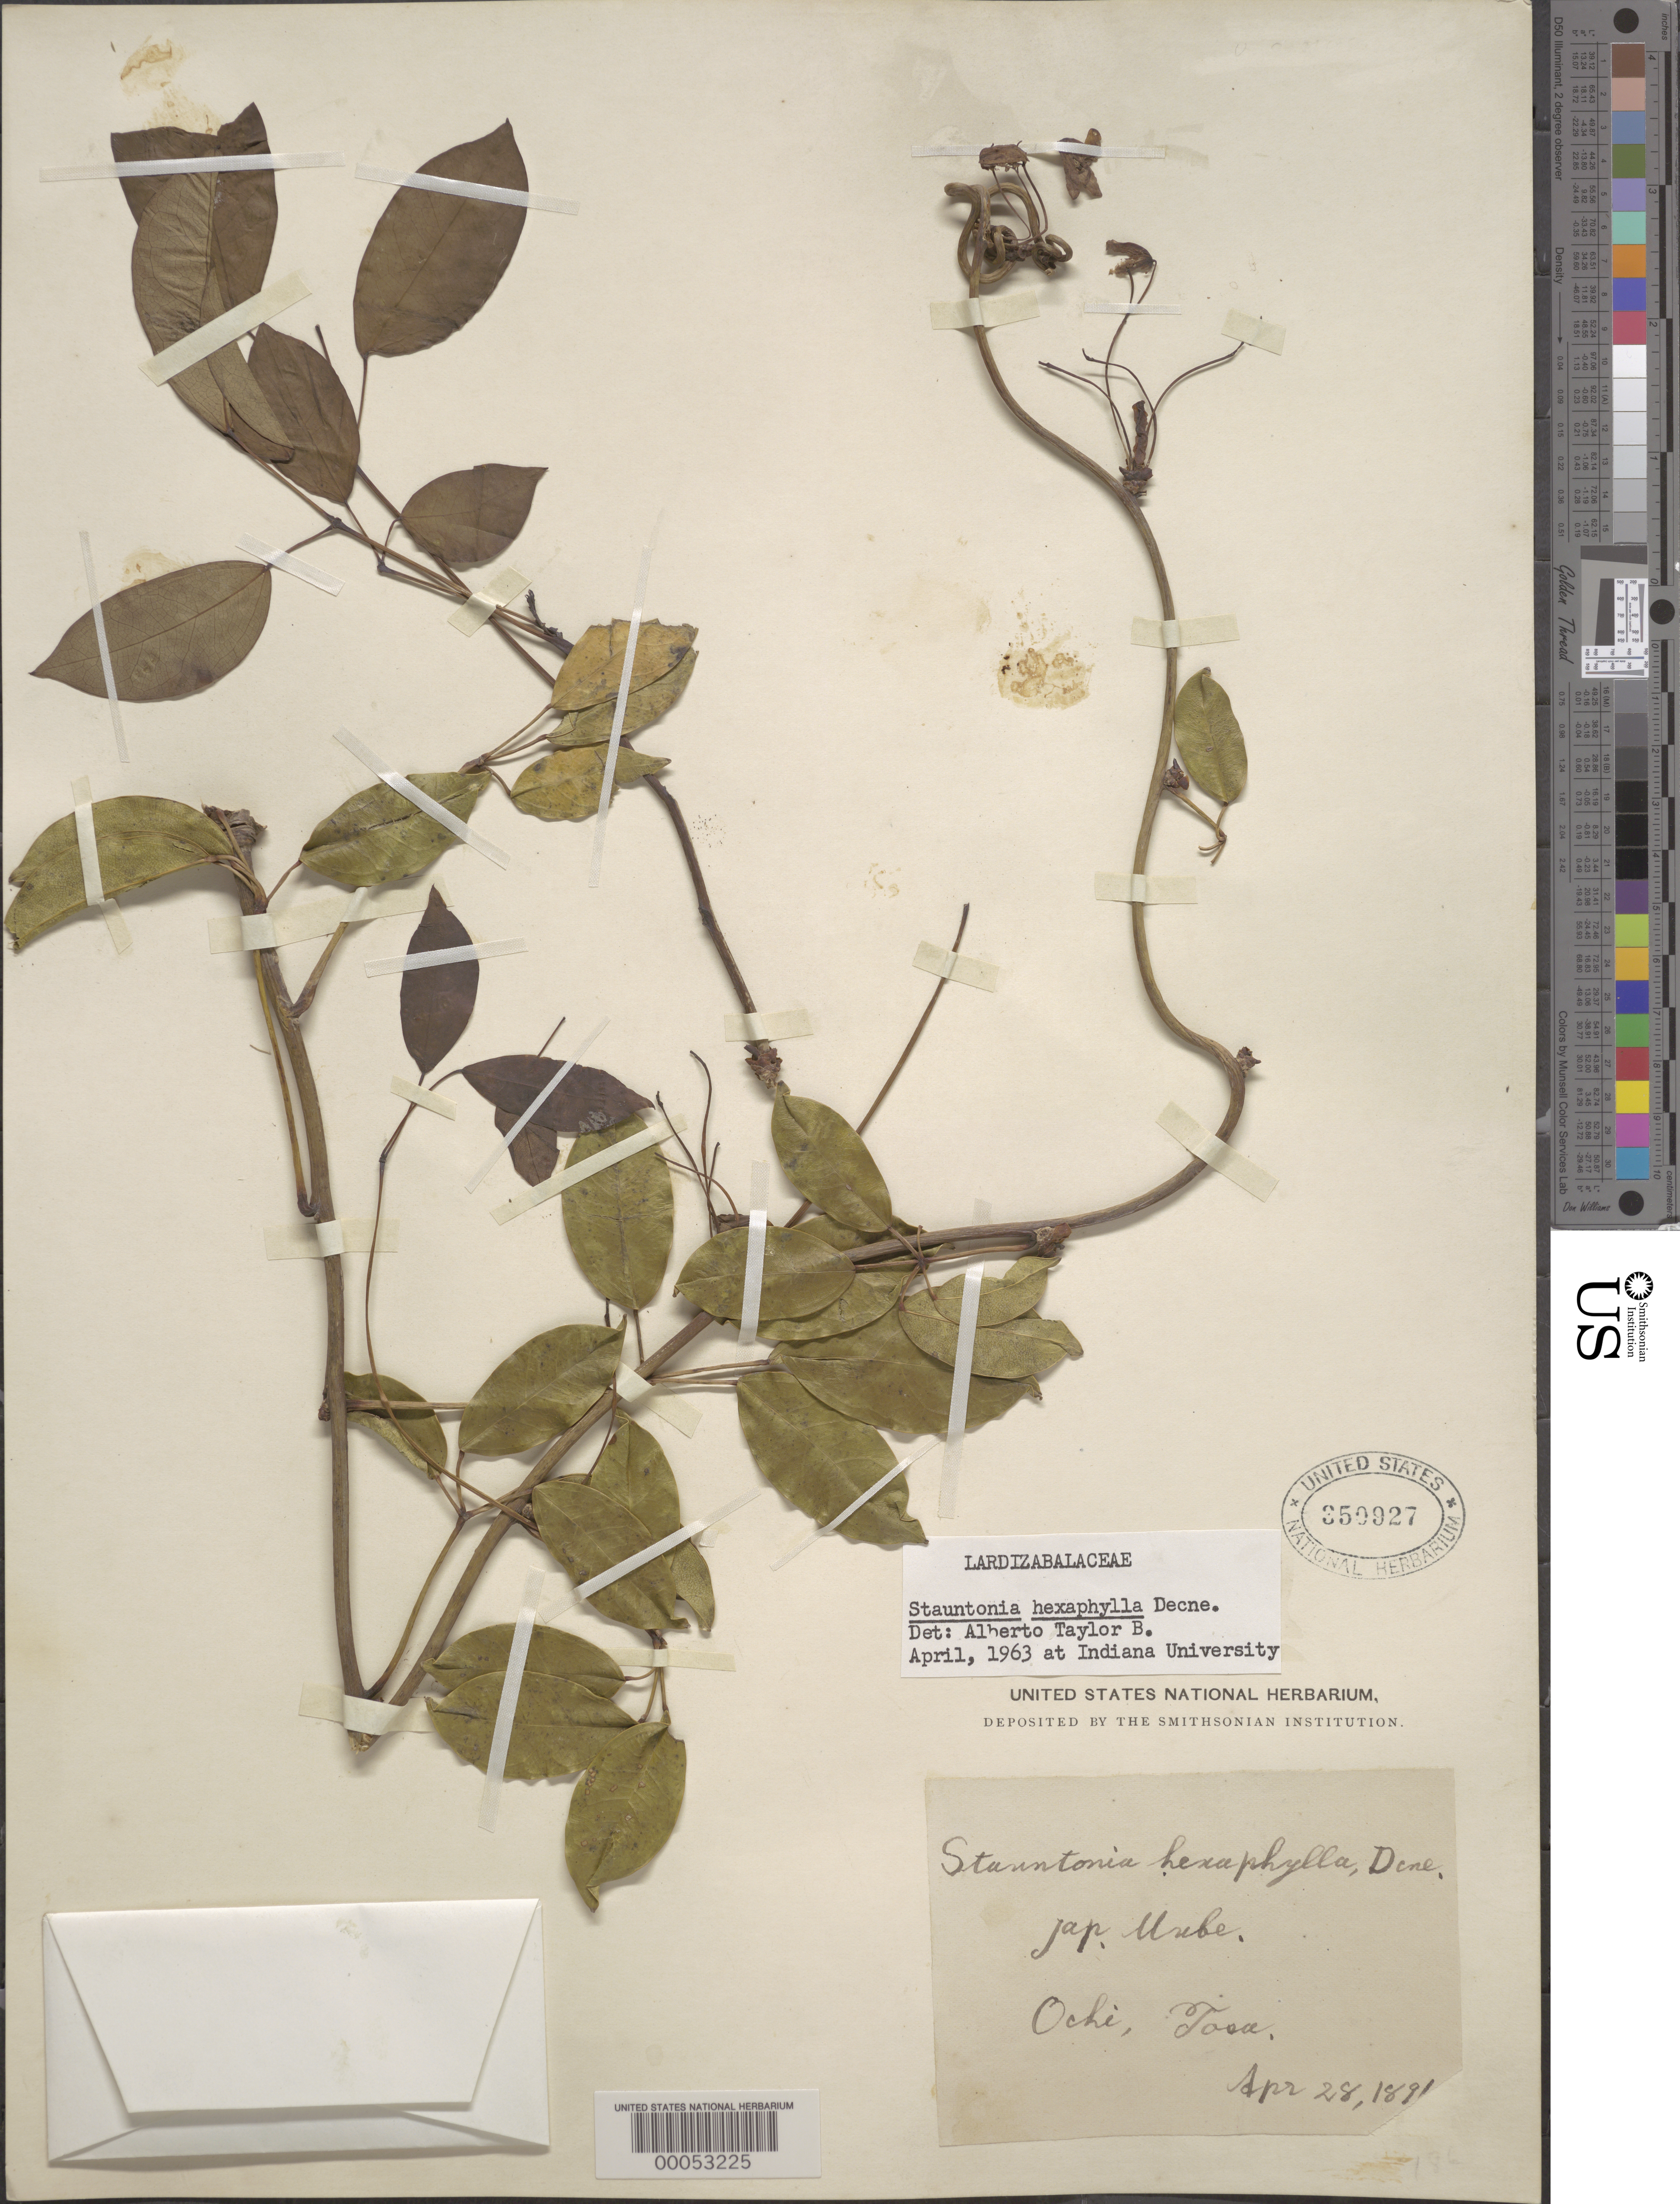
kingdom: Plantae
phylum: Tracheophyta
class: Magnoliopsida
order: Ranunculales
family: Lardizabalaceae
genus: Stauntonia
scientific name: Stauntonia hexaphylla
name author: Decne.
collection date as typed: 28 Apr 1891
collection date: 1891-04-28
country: Japan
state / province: Koti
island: Shikoku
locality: Tosa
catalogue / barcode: US 350927